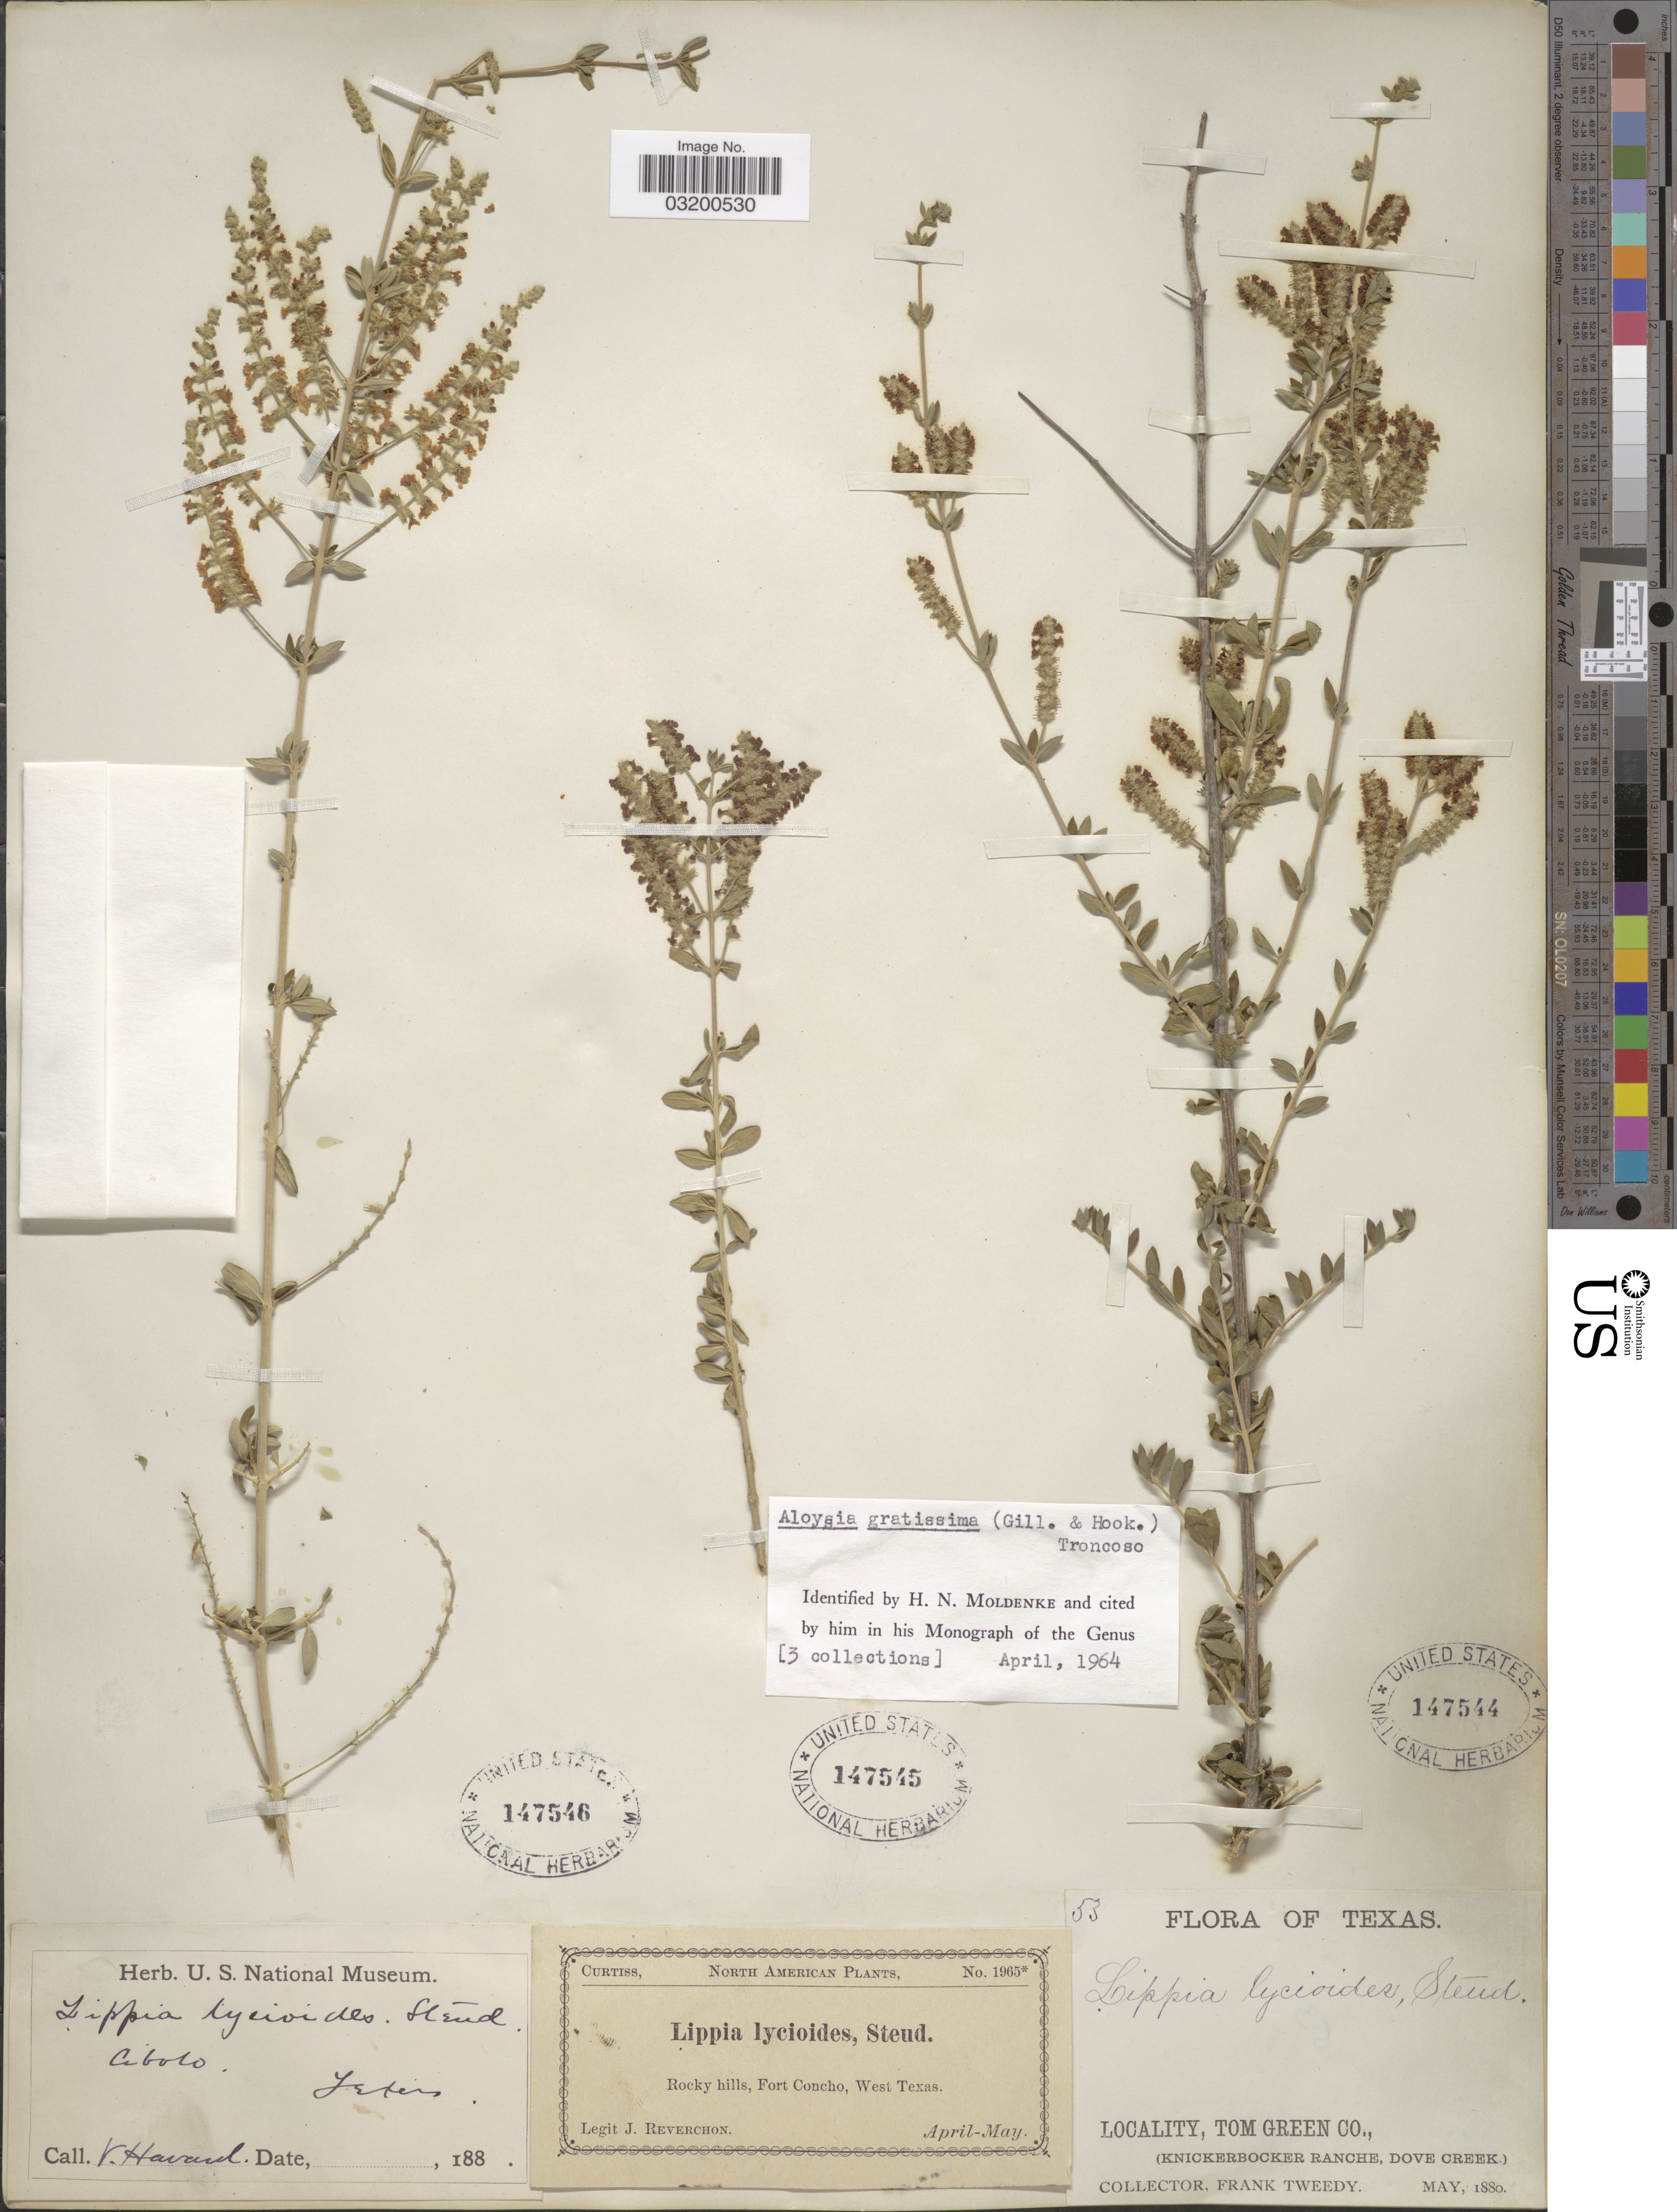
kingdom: Plantae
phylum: Tracheophyta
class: Magnoliopsida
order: Lamiales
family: Verbenaceae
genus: Aloysia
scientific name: Aloysia gratissima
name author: (Gillies & Hook.) Tronc.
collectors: V. Harvard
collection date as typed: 188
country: United States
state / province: Texas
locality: Cibolo.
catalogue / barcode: US 147546